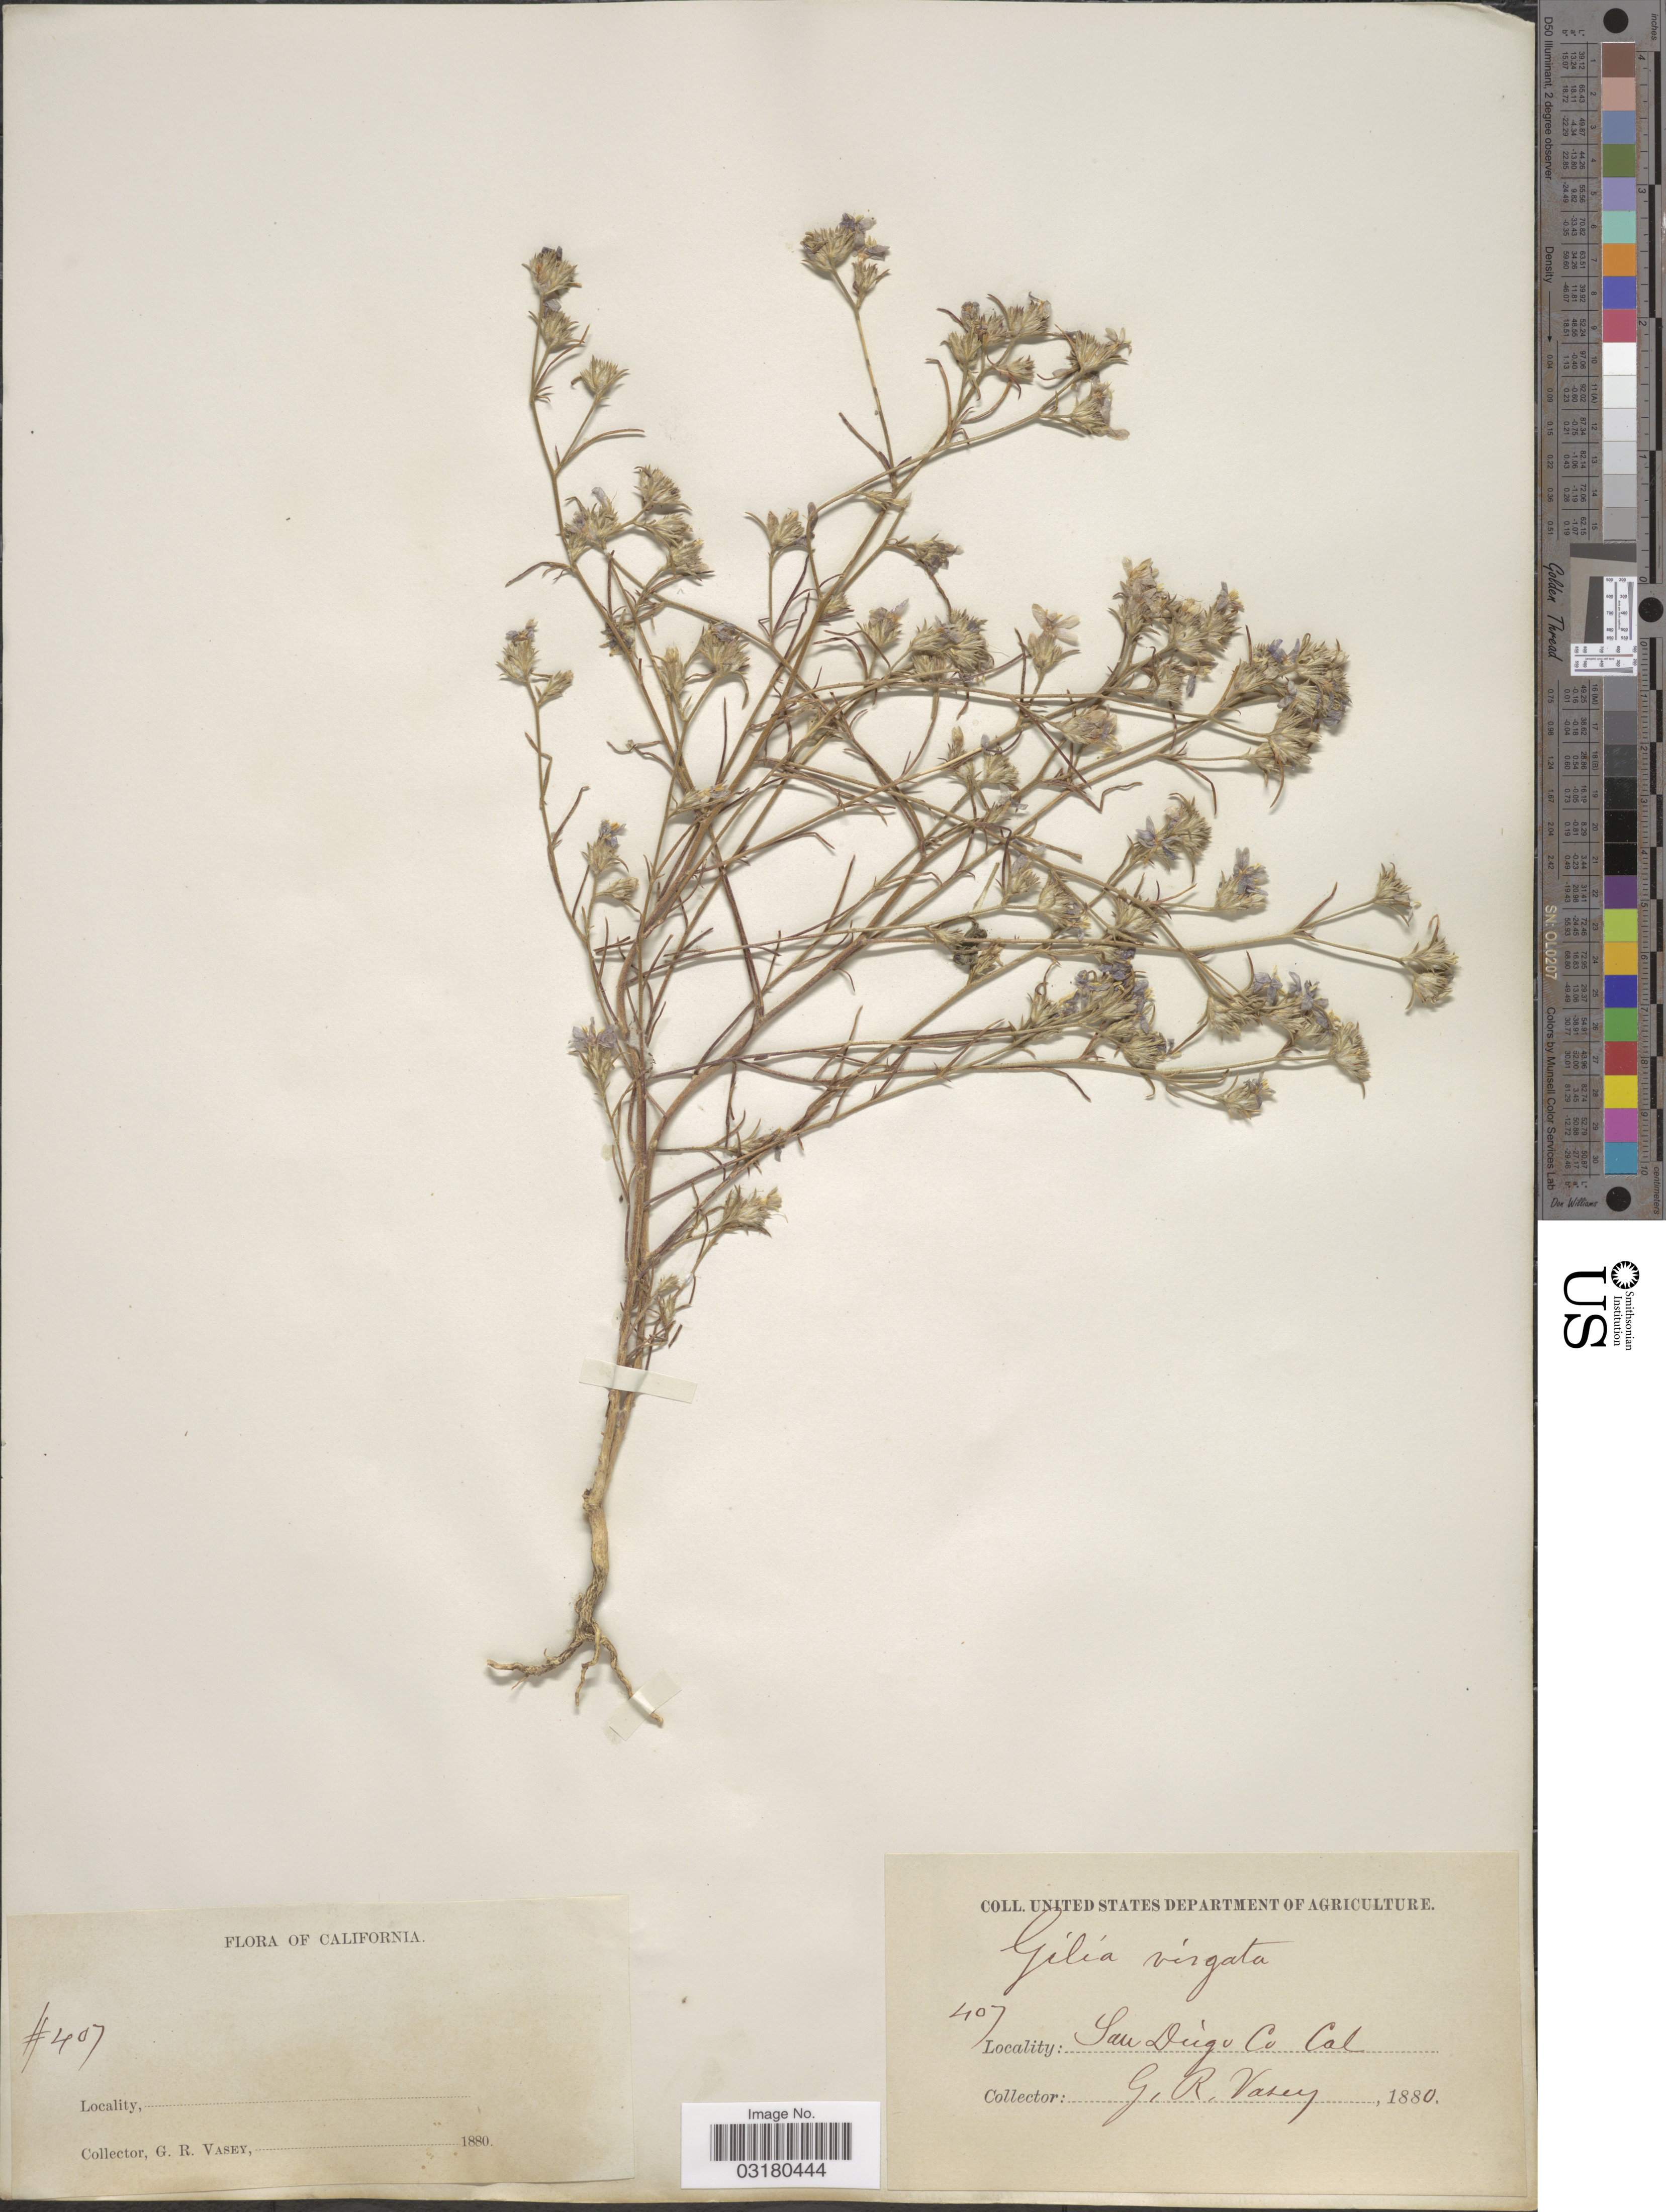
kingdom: Plantae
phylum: Tracheophyta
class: Magnoliopsida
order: Ericales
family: Polemoniaceae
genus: Eriastrum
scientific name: Eriastrum sapphirinum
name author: (Eastw.) H. Mason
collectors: G. R. Vasey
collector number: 407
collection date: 1880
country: United States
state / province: California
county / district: San Diego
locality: San Diego Co.